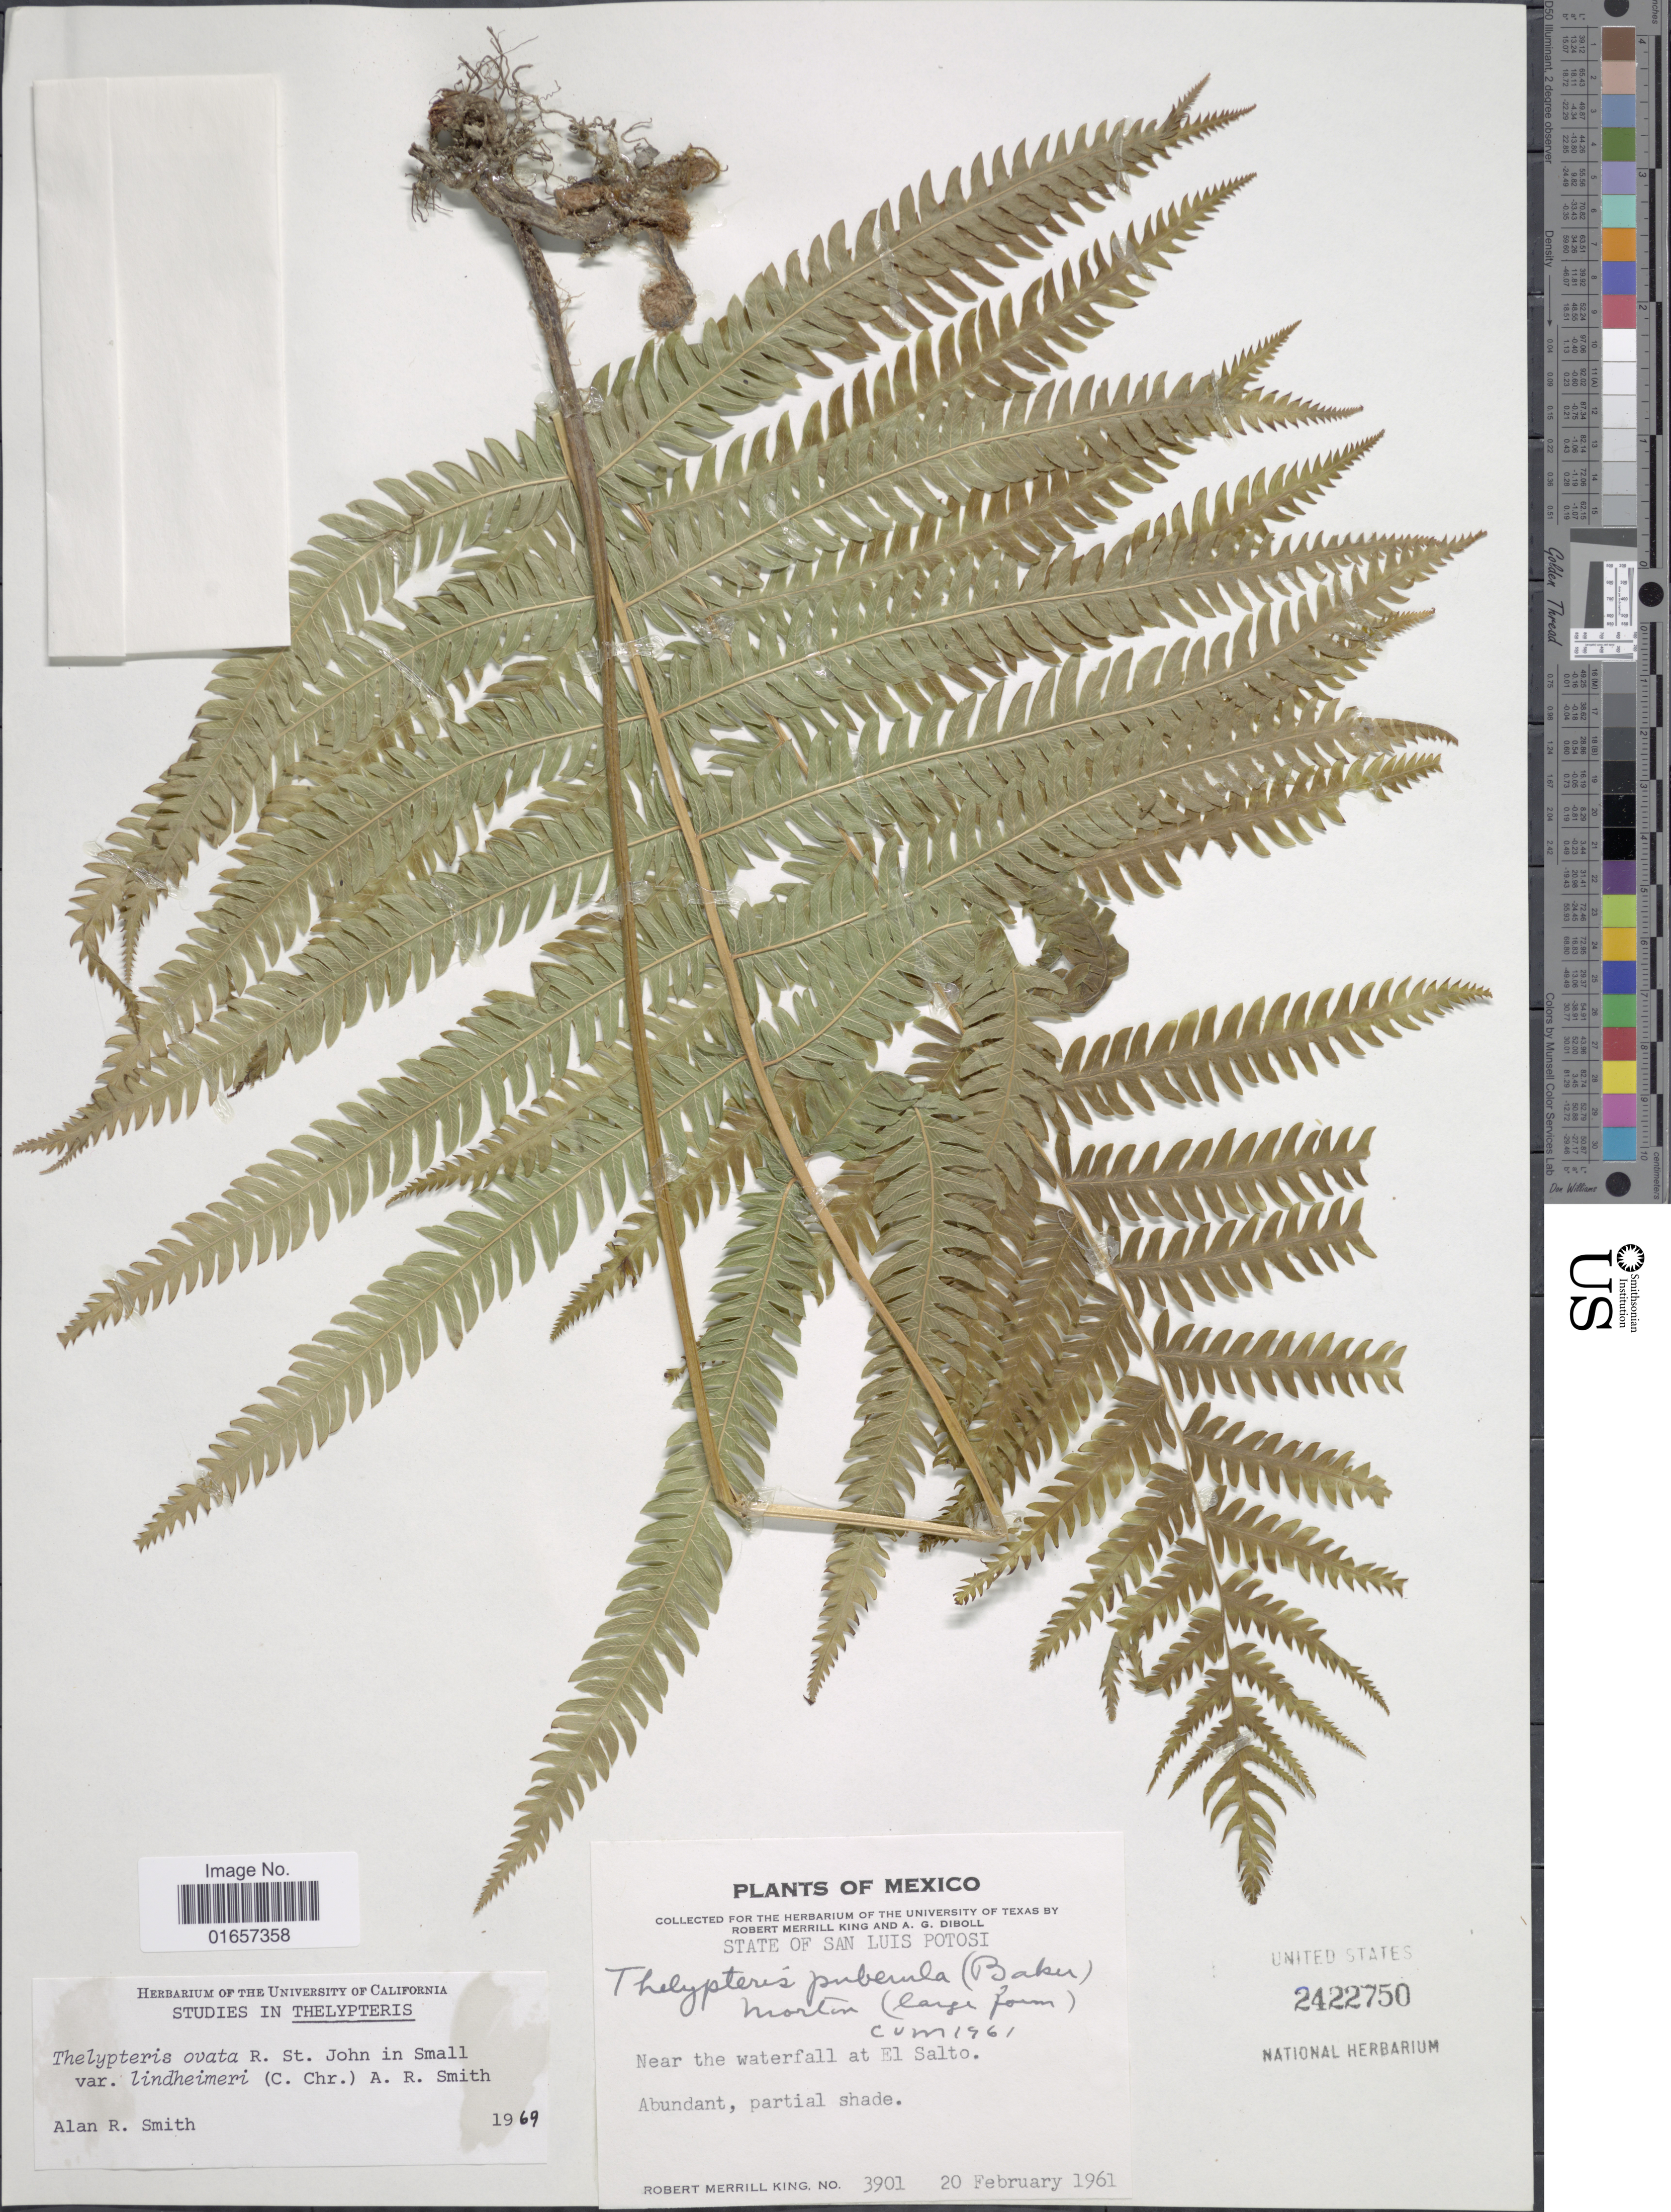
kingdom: Plantae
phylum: Tracheophyta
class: Polypodiopsida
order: Polypodiales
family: Thelypteridaceae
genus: Christella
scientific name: Christella ovata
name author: (R.P. St. John) Á. Löve & D. Löve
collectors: R. M. King & A. Diboll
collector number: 3901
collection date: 1961-02-20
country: Mexico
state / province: San Luis Potosí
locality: Mexico, near the waterfall at El Salto, abundant, partial shade. San Luis Potosí.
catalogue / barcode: US 2422750